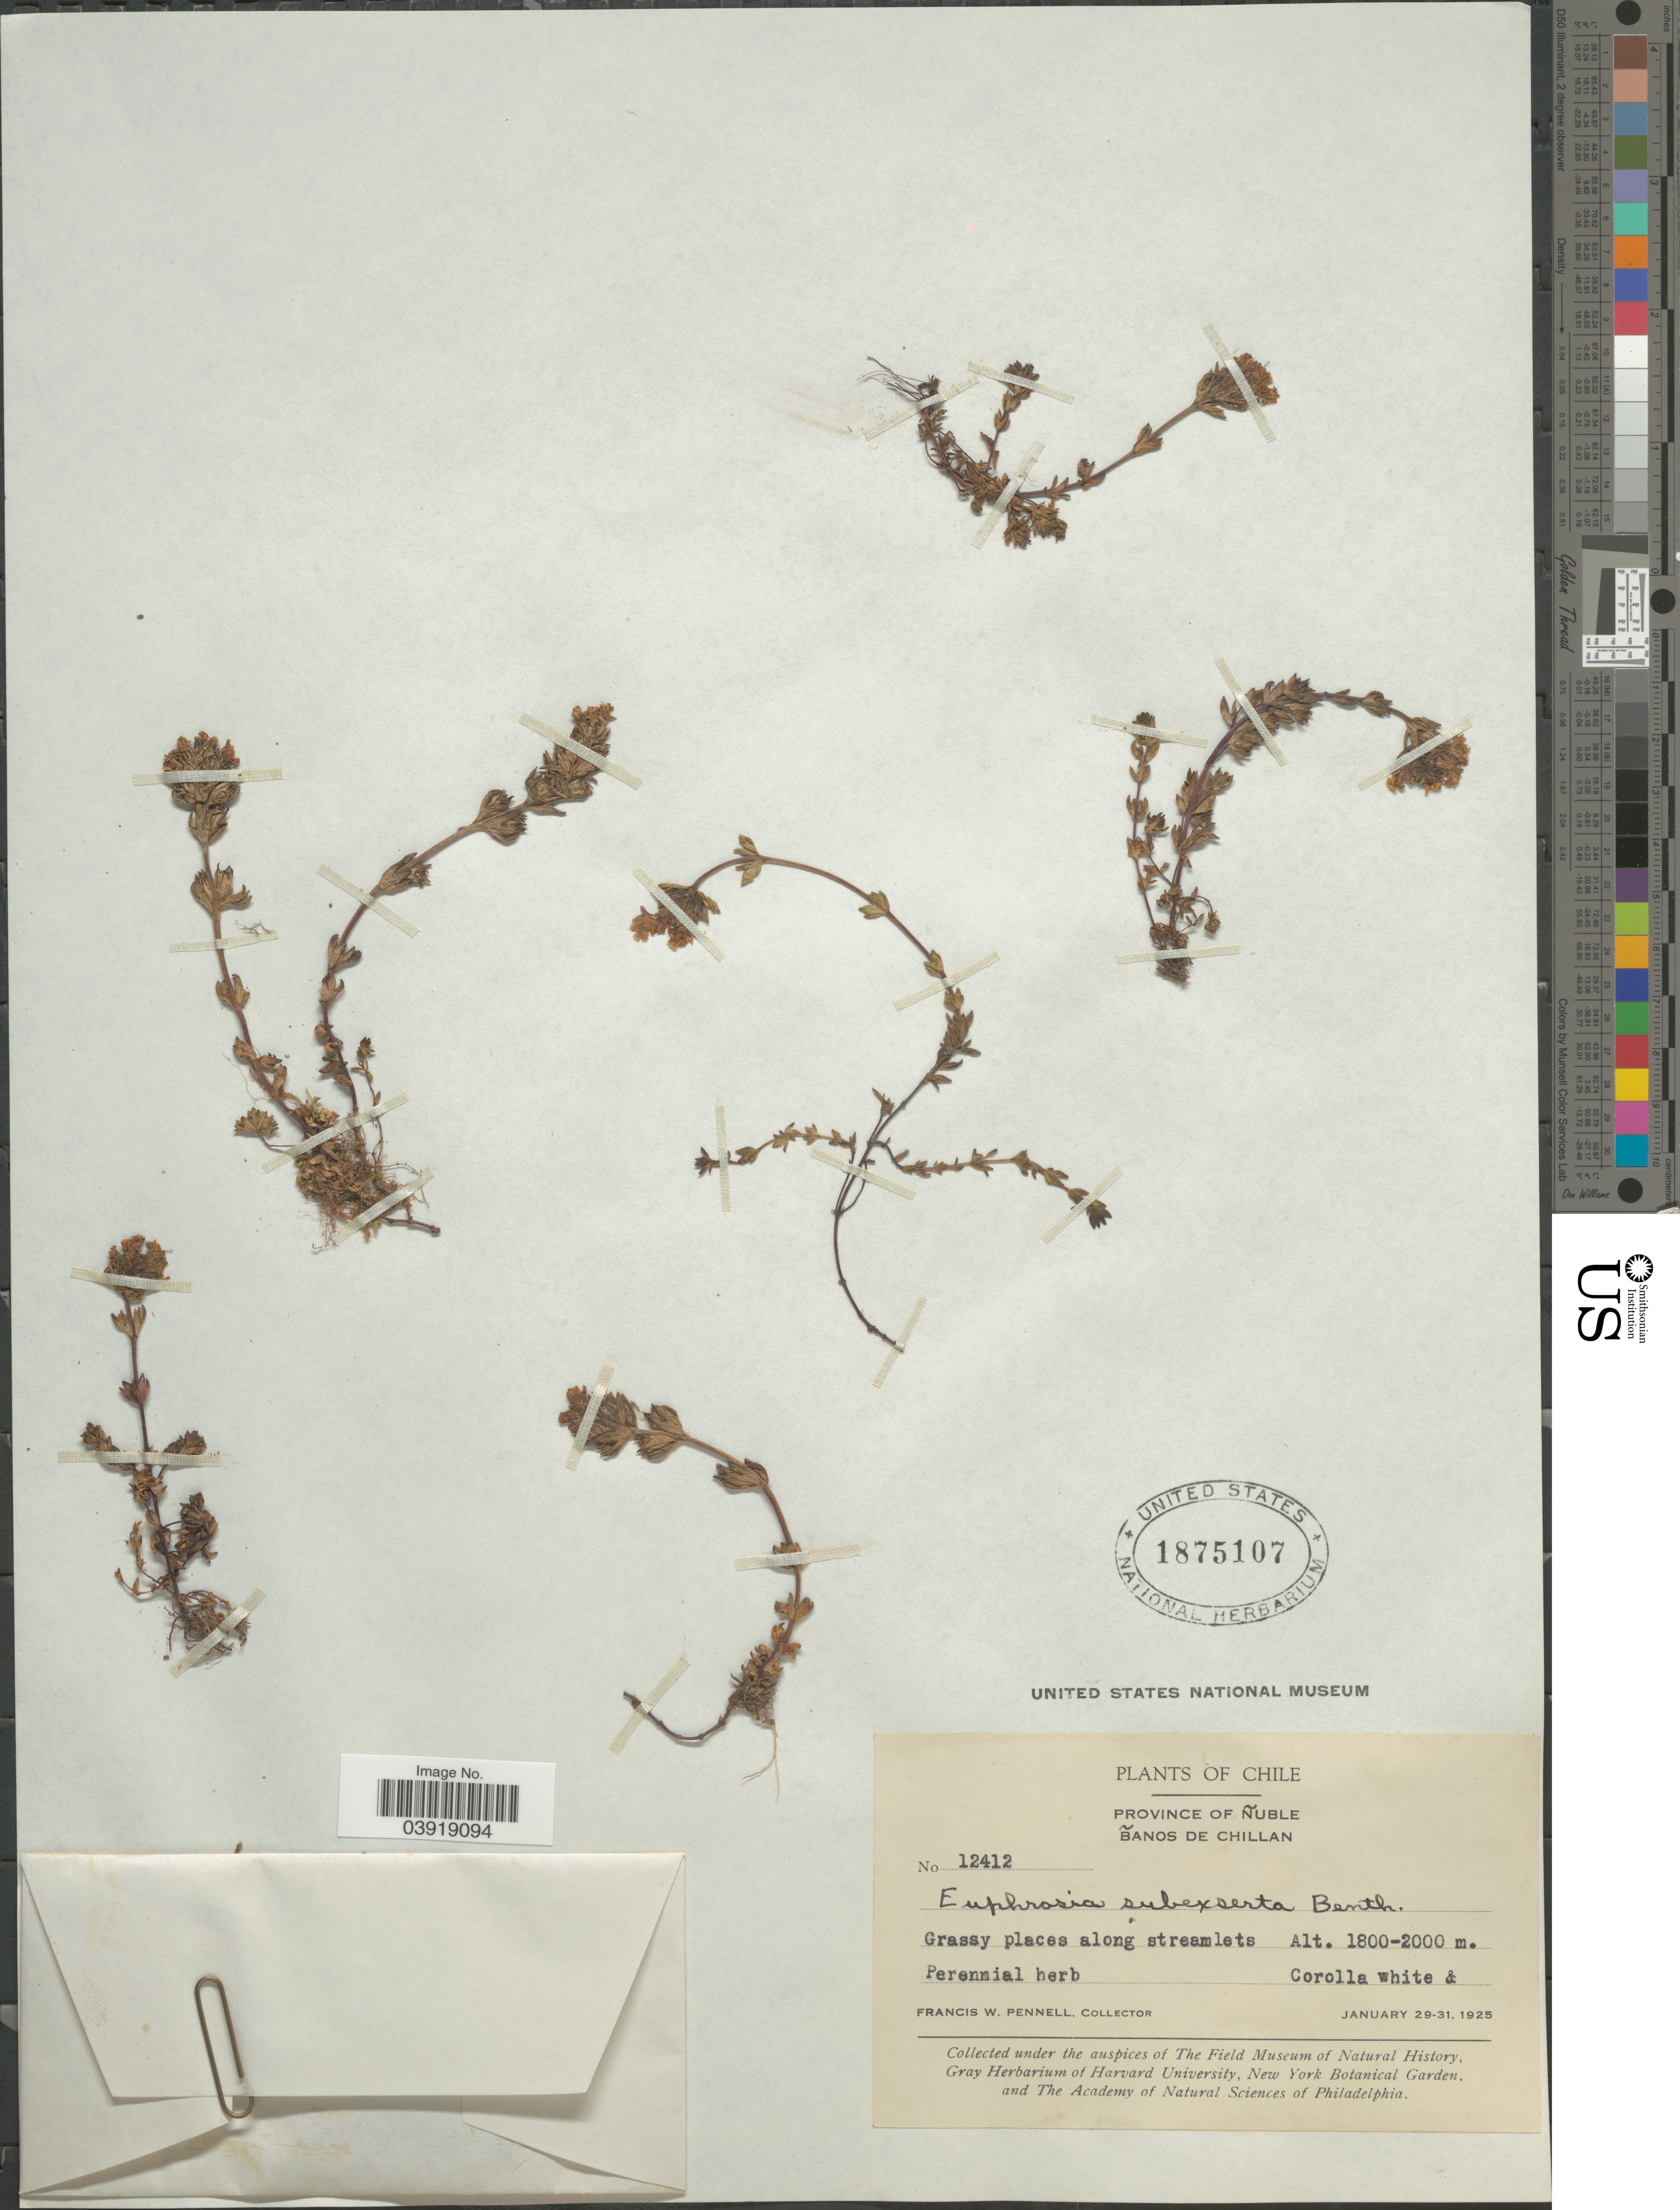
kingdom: Plantae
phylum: Tracheophyta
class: Magnoliopsida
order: Lamiales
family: Orobanchaceae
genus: Euphrasia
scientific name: Euphrasia subexserta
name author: Benth.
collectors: F. W. Pennell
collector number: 12412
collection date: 1925-01-29/1925-01-31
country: Chile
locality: Province of Ñuble. Banos de Chillan.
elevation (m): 1800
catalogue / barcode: US 1875107